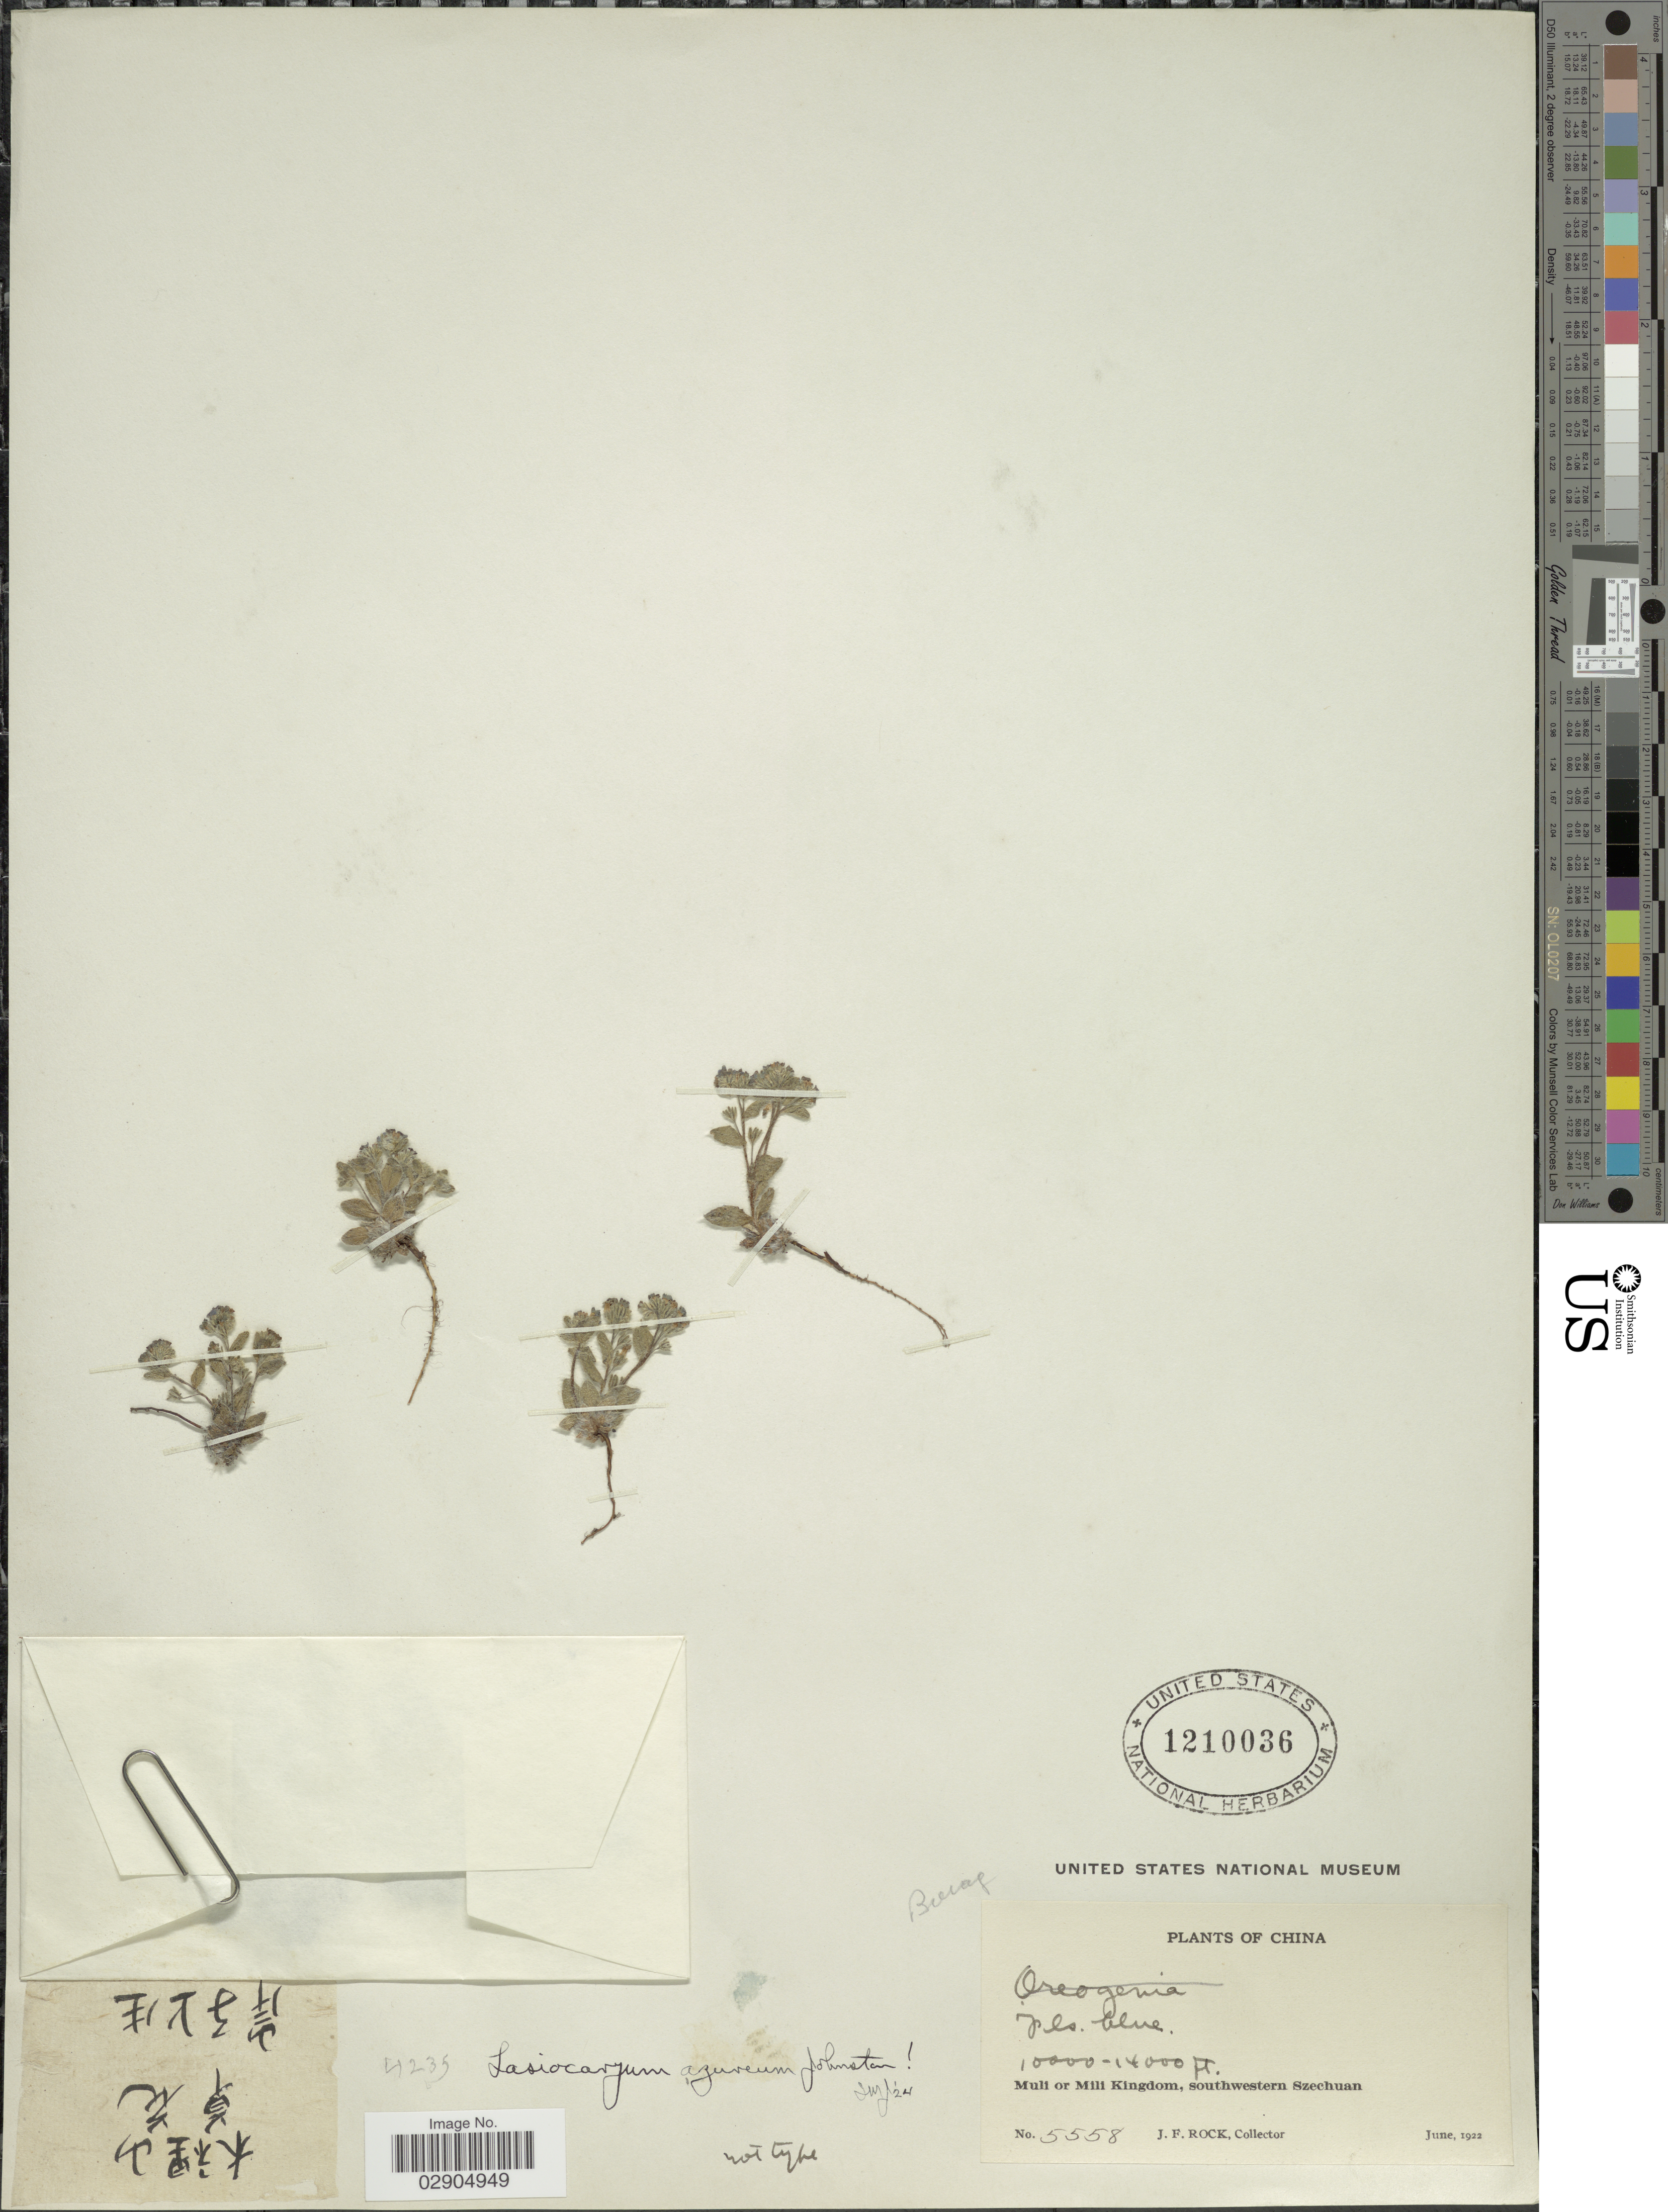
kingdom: Plantae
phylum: Tracheophyta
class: Magnoliopsida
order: Boraginales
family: Boraginaceae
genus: Lasiocaryum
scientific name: Lasiocaryum azureum I.M. Johnst. ined.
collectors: J. Rock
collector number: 5558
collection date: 1922-06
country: China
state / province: Sichuan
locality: Muli or Mili Kingdom, southwestern Szechuan.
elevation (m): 3048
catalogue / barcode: US 1210036